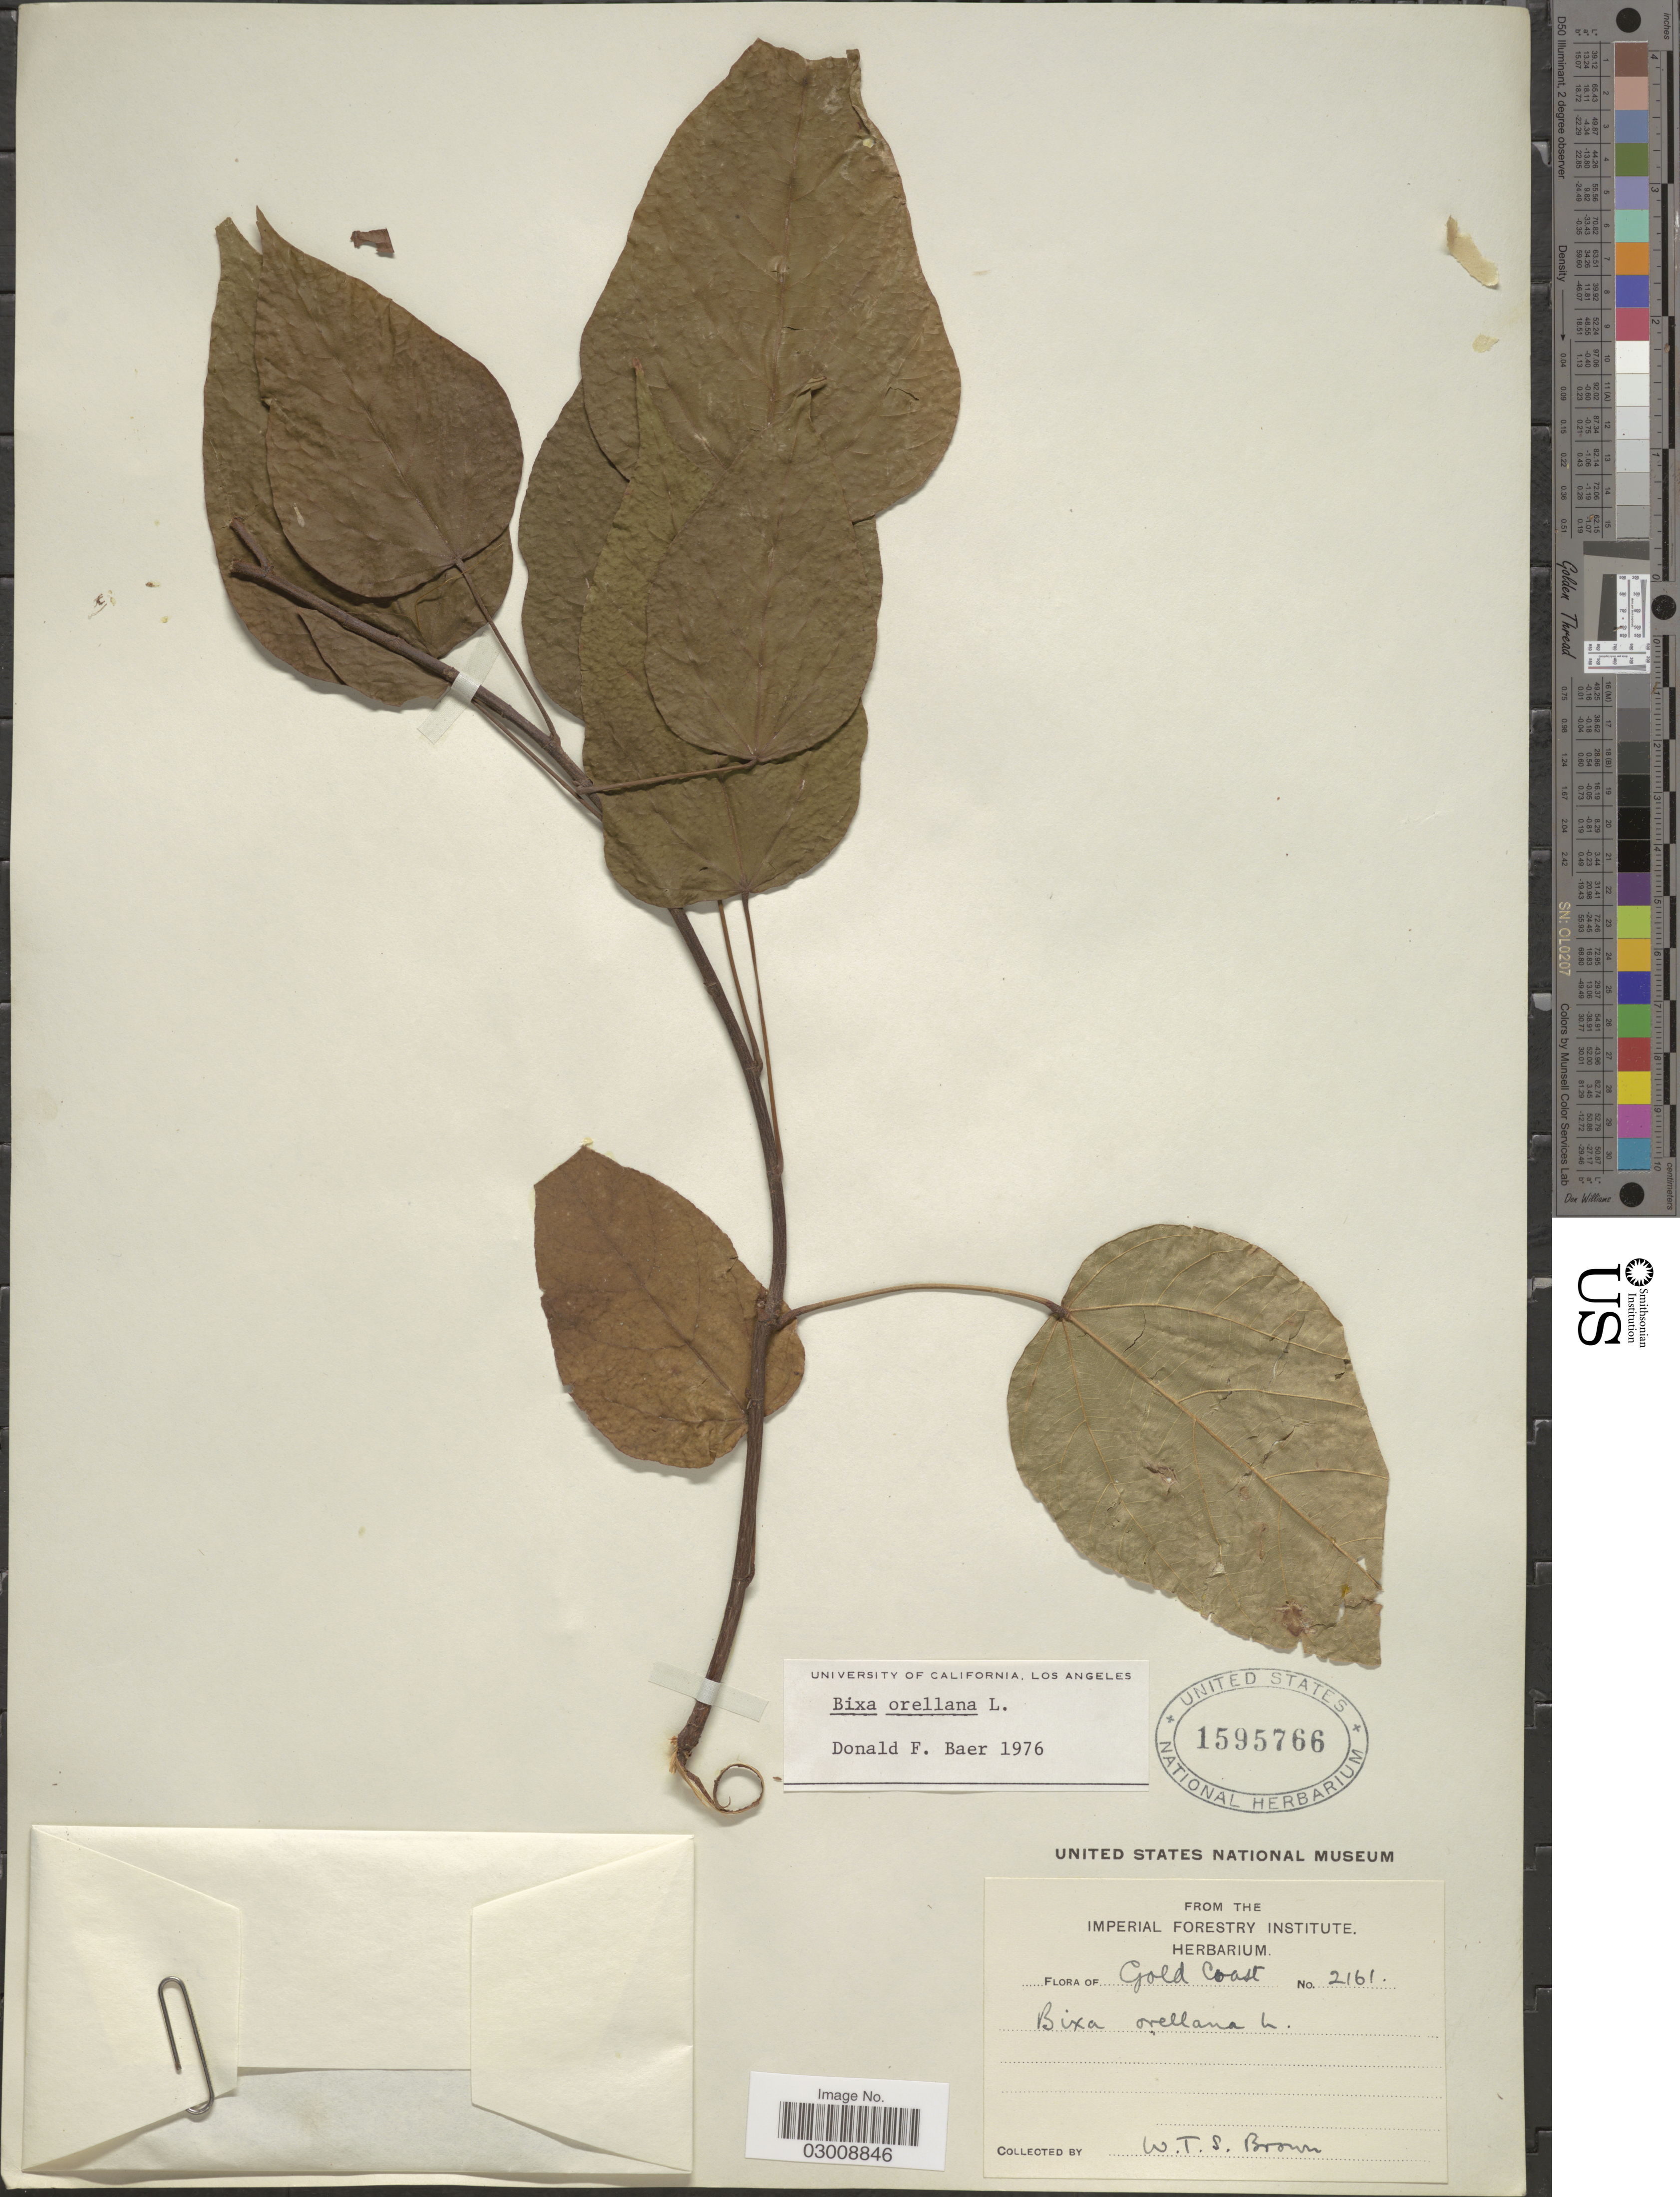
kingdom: Plantae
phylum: Tracheophyta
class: Magnoliopsida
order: Malvales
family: Bixaceae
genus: Bixa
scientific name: Bixa orellana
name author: L.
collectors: W. T. S. Brown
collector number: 2161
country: Ghana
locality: Gold Coast.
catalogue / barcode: US 1595766